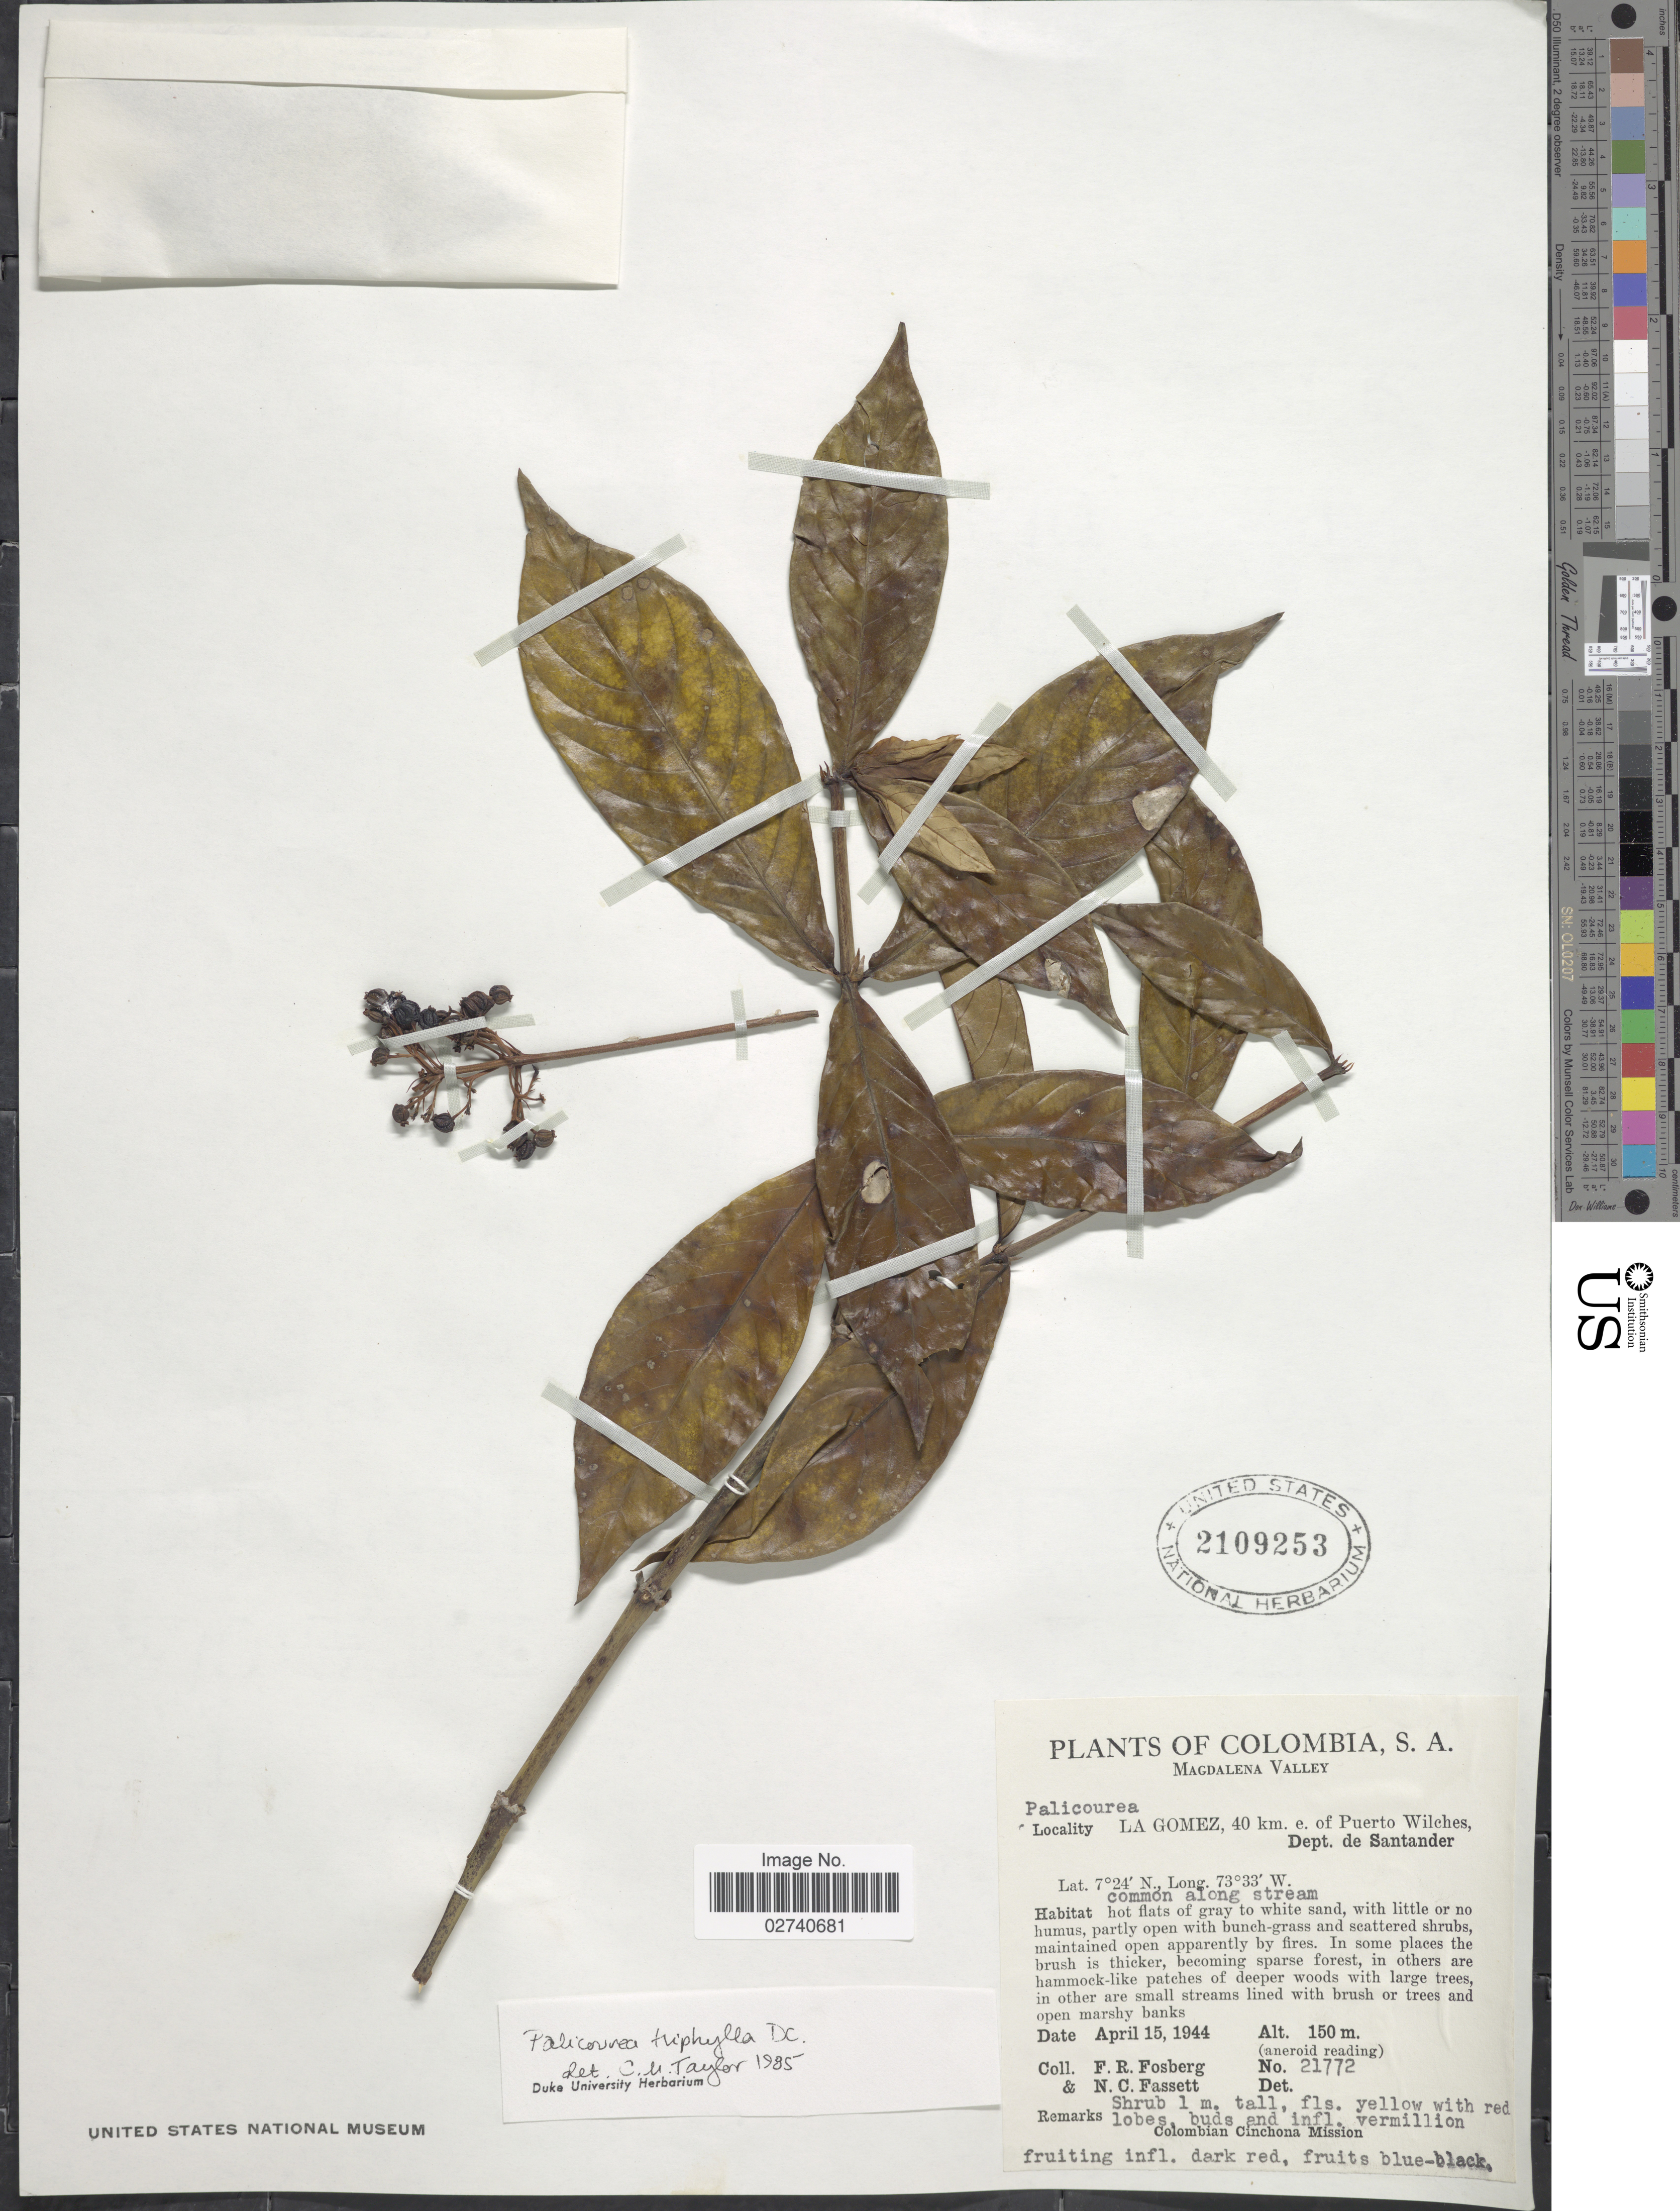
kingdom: Plantae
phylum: Tracheophyta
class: Magnoliopsida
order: Gentianales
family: Rubiaceae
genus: Palicourea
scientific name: Palicourea triphylla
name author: DC.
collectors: F. R. Fosberg & N. C. Fassett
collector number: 21772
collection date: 1944-04-15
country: Colombia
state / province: Santander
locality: Madagalena Valley, La Gomez, 40 km. e. of Puerto Wilches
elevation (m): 150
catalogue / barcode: US 2109253